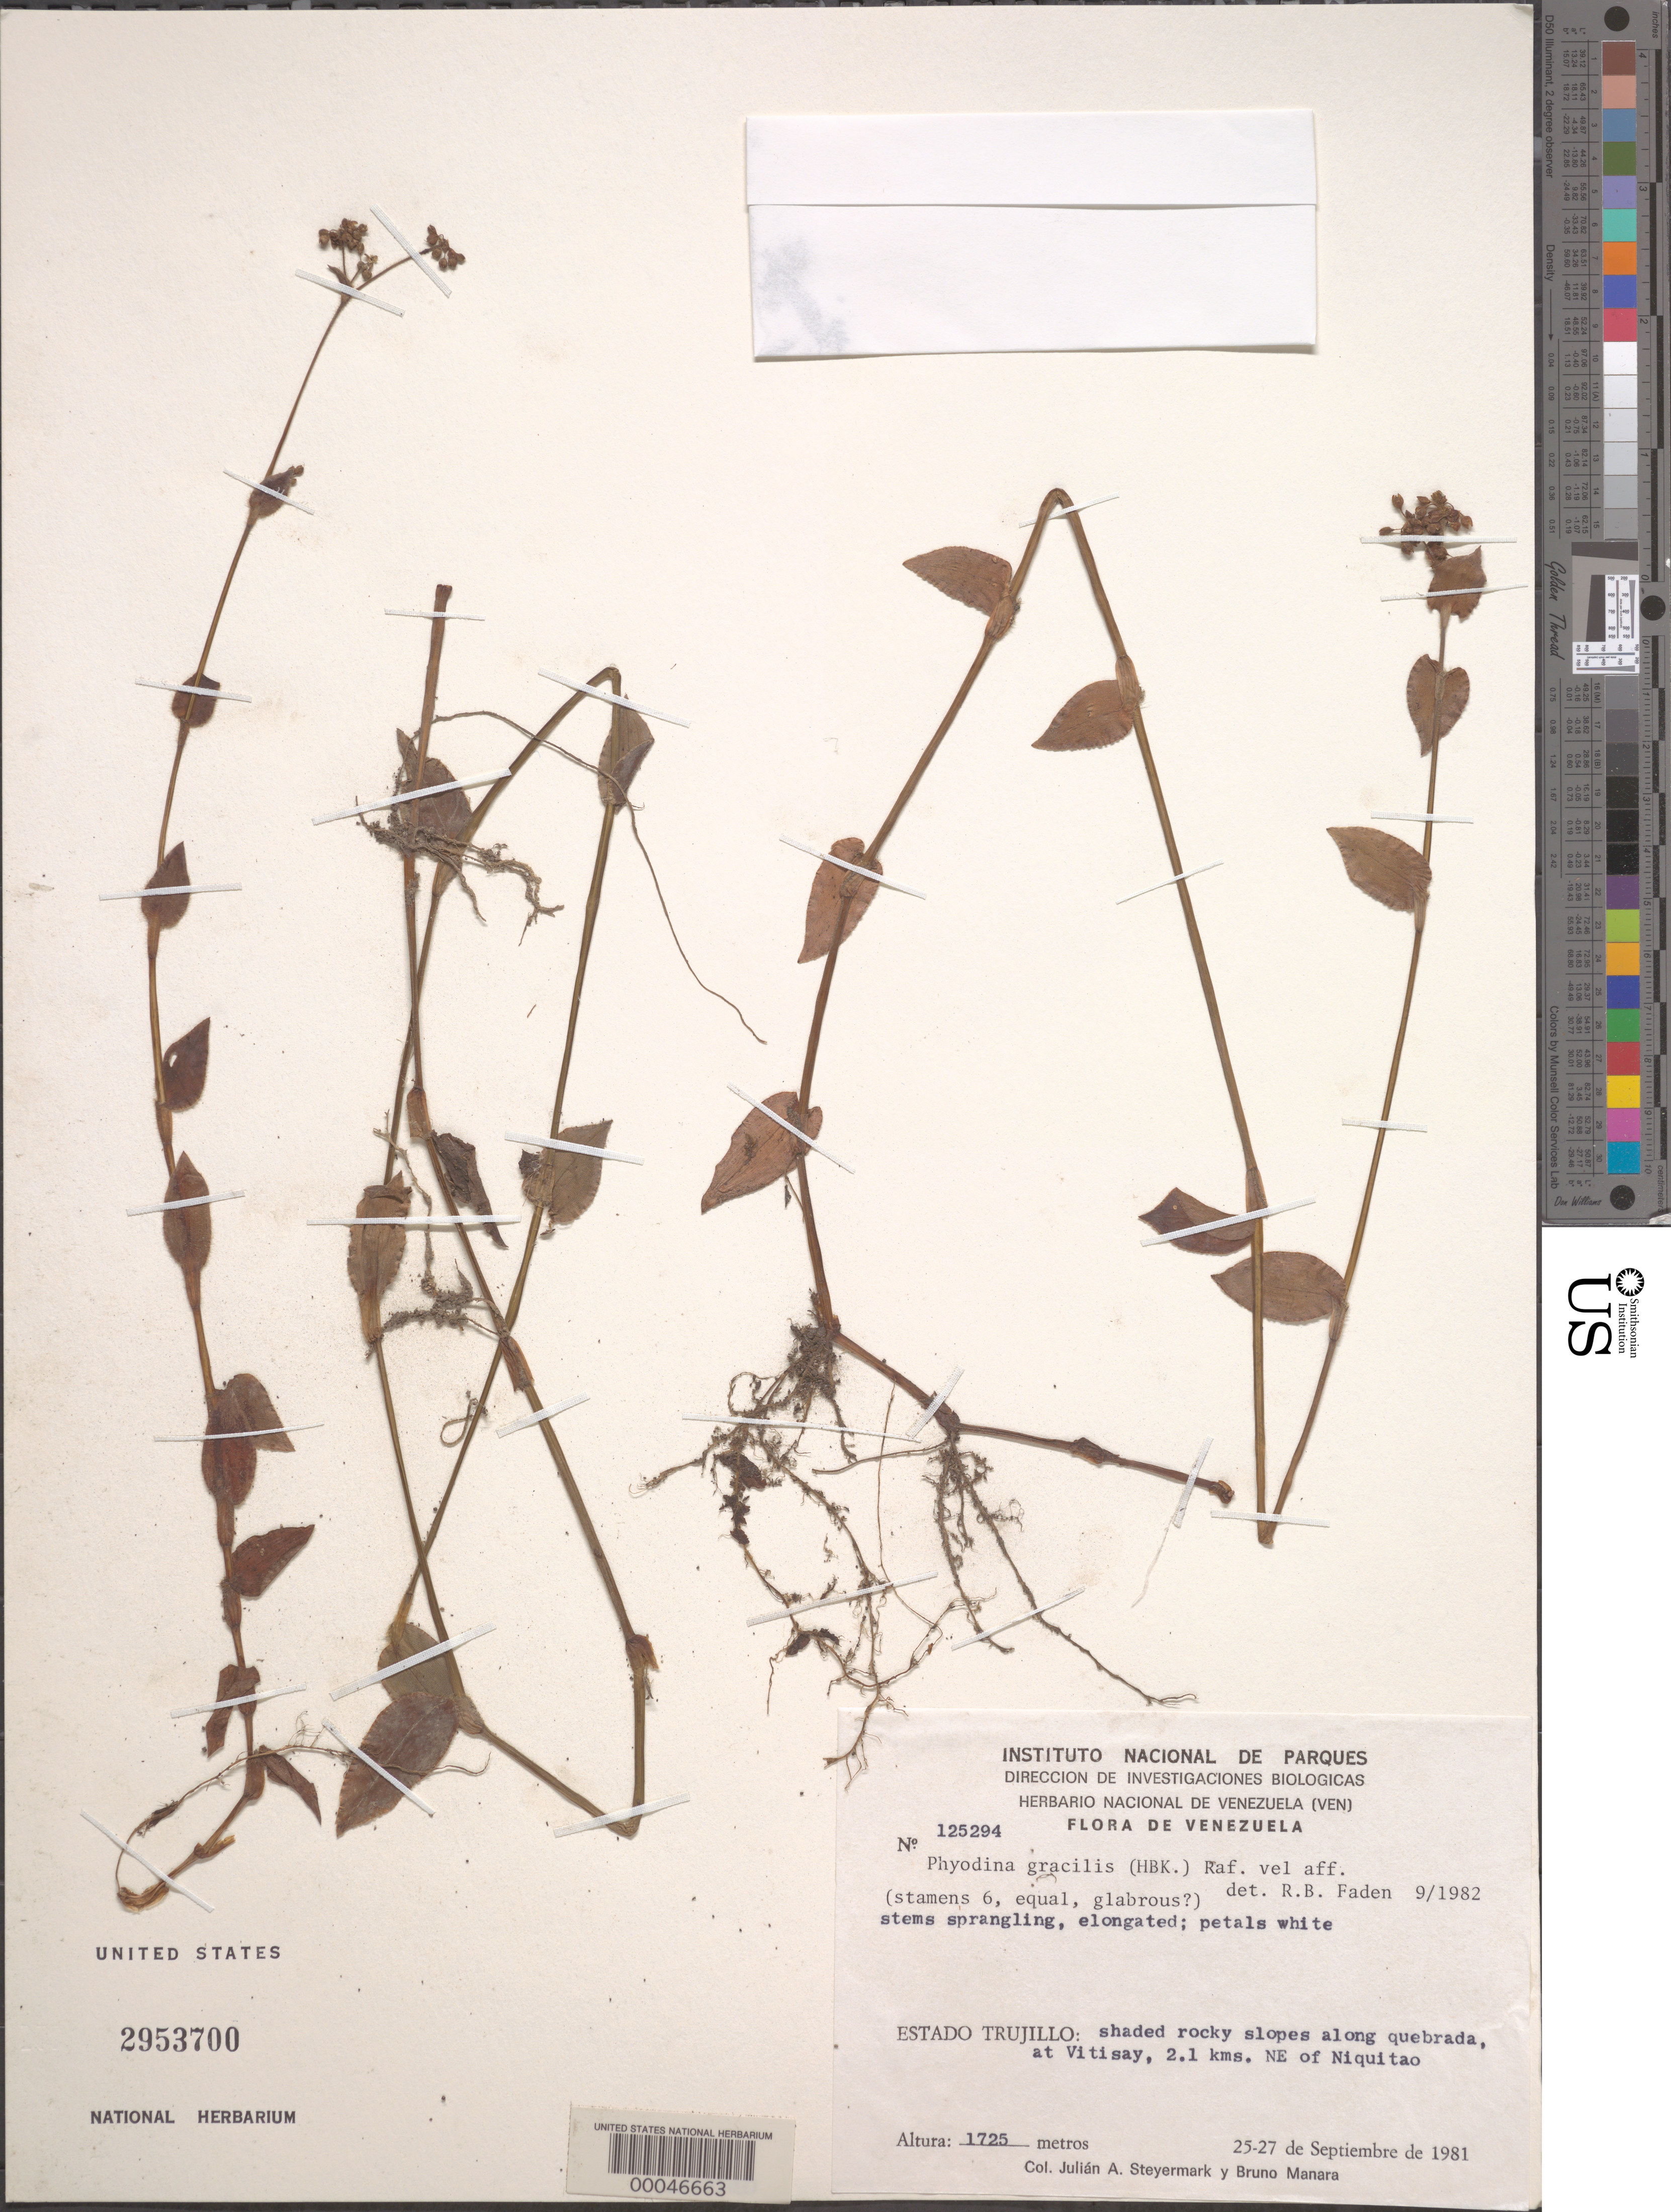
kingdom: Plantae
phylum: Tracheophyta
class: Liliopsida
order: Commelinales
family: Commelinaceae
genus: Callisia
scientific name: Callisia gracilis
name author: (Kunth) D.R. Hunt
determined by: Faden, Robert B., (US), Smithsonian Institution - National Museum of Natural History (UNITED STATES)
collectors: J. Steyermark & B. Manara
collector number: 125294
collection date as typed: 25 Sep 1981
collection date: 1981-09-25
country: Venezuela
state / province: Trujillo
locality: Vitisay, NE of Niquitao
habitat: Shaded rocky slopes, quebrada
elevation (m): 1725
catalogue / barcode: US 2953700